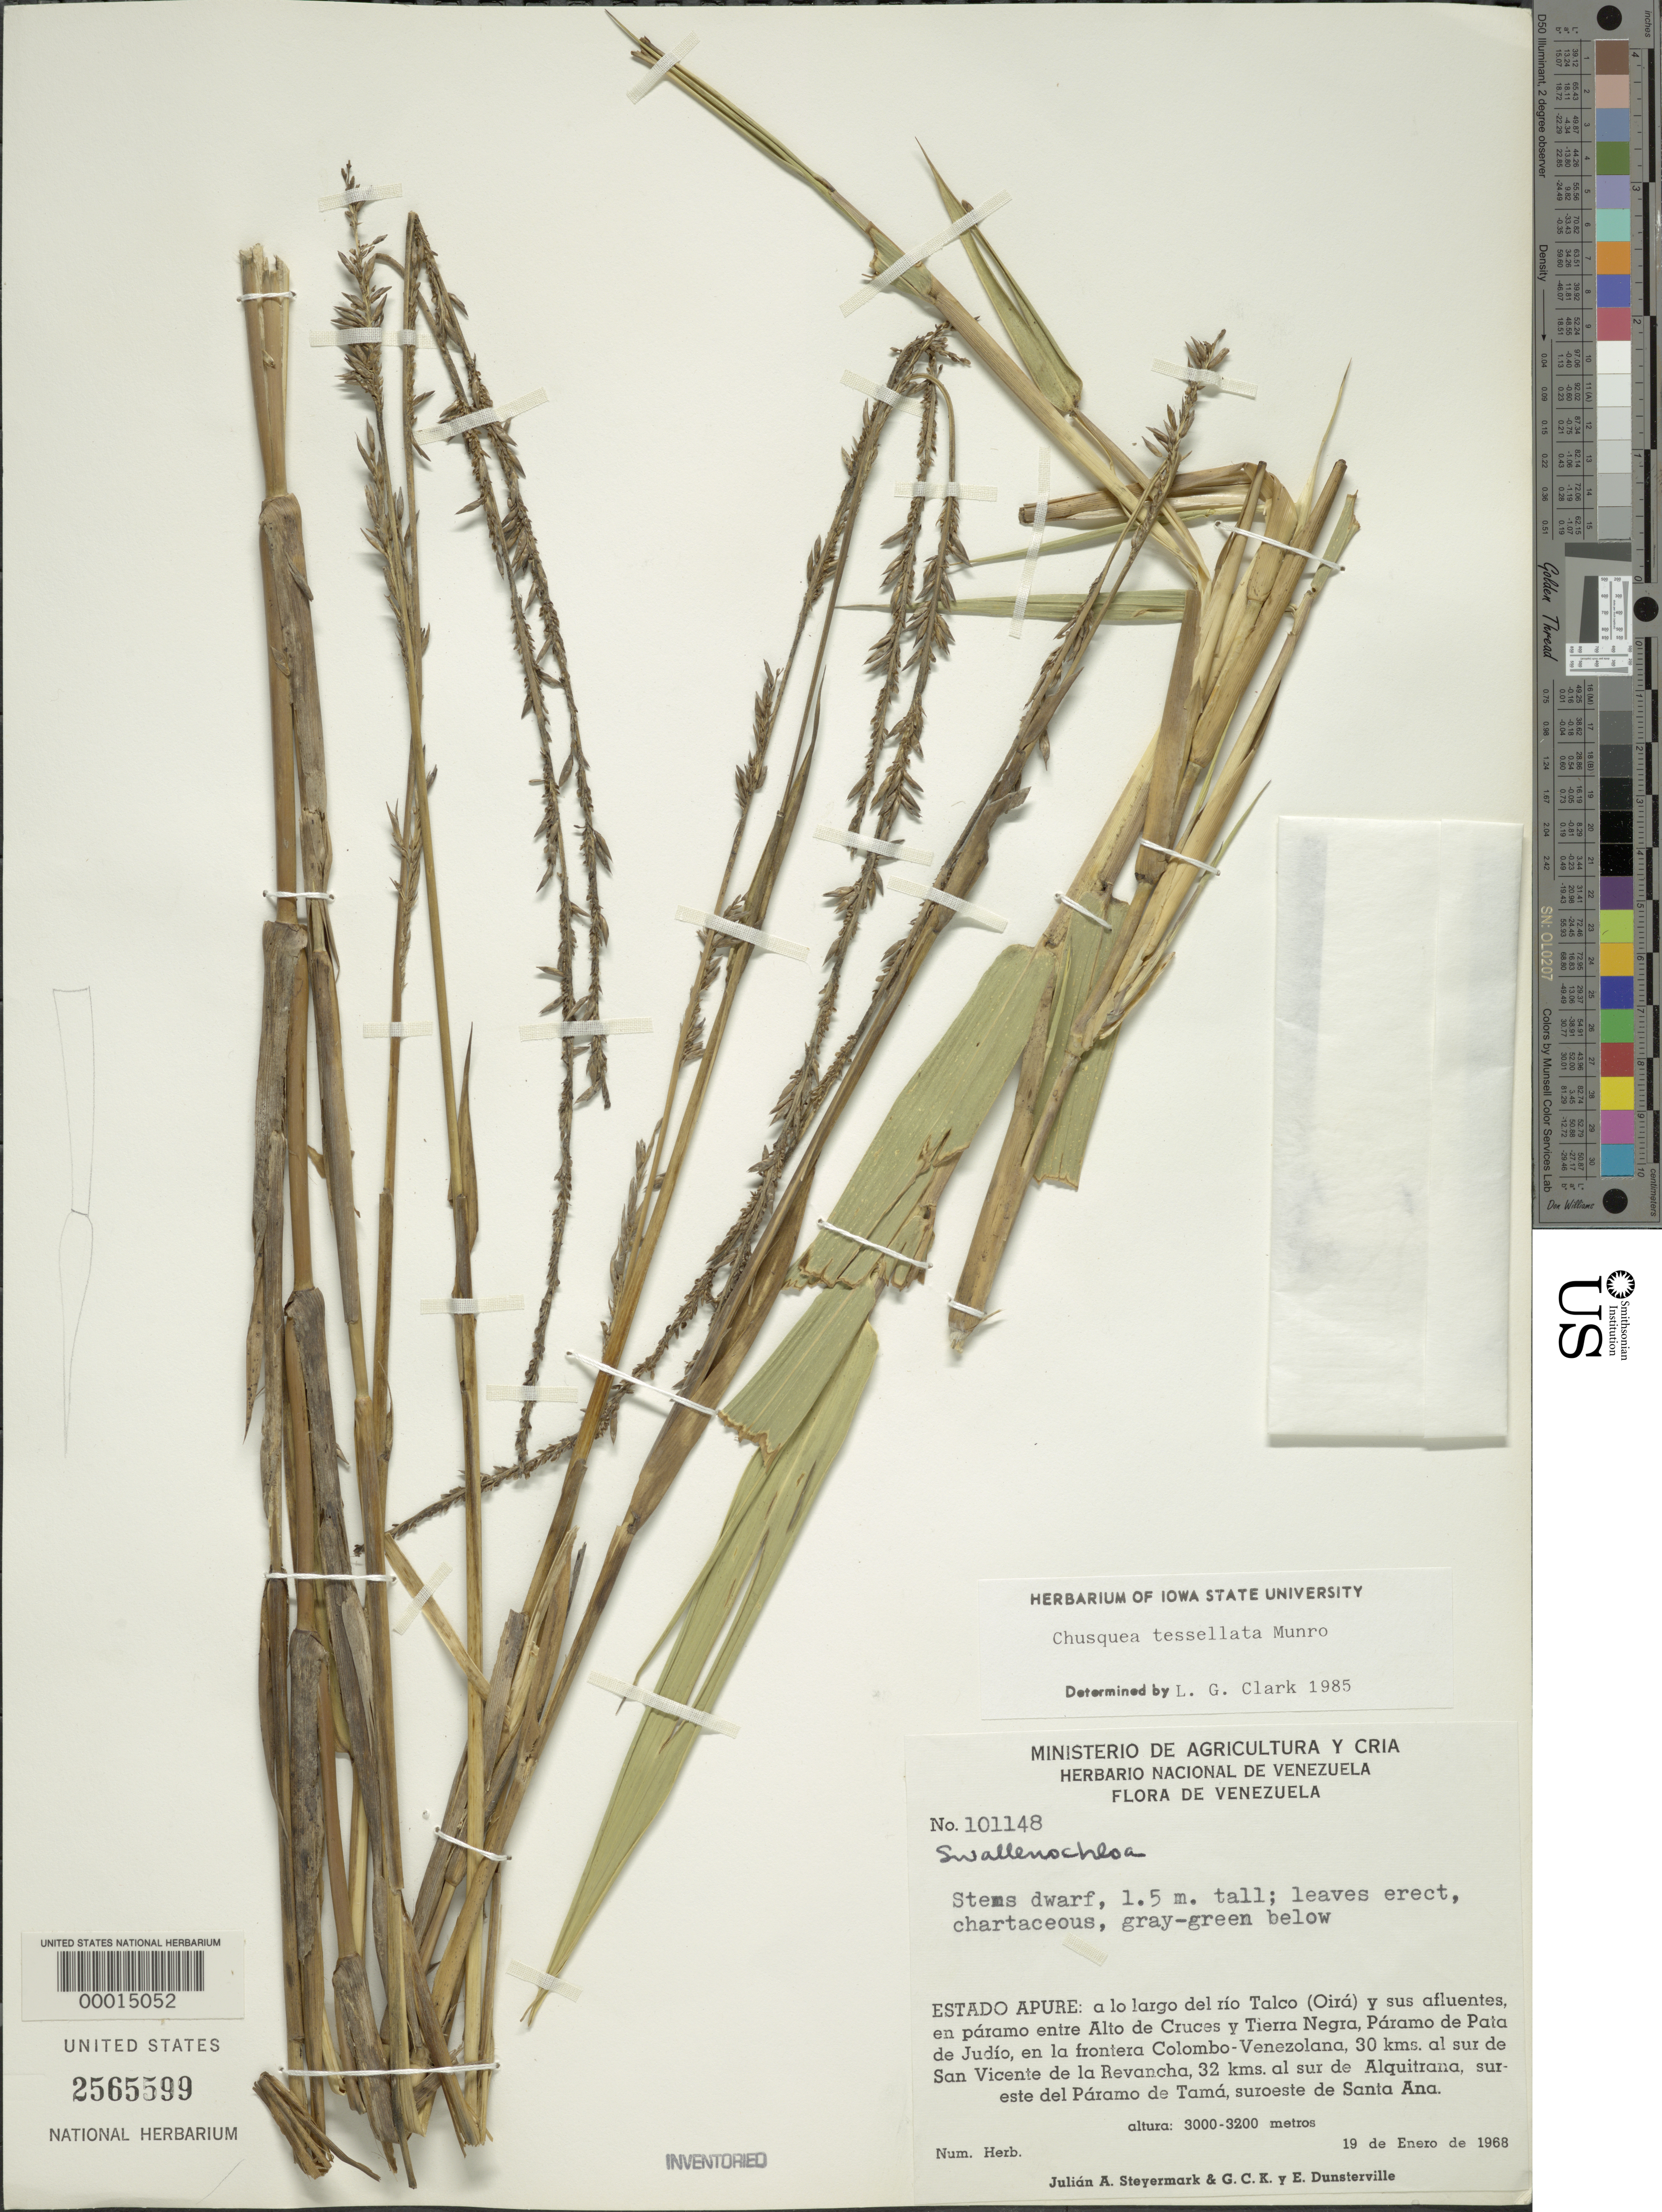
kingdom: Plantae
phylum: Tracheophyta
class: Liliopsida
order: Poales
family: Poaceae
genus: Chusquea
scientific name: Chusquea tessellata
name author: Munro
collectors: J. Steyermark, G. C. K. Dunsterville & E. Dunsterville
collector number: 101148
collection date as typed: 19 Jan 1968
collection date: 1968-01-19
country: Venezuela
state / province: Apure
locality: Santa ana, paramo de tama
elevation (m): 3000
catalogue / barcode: US 2565599